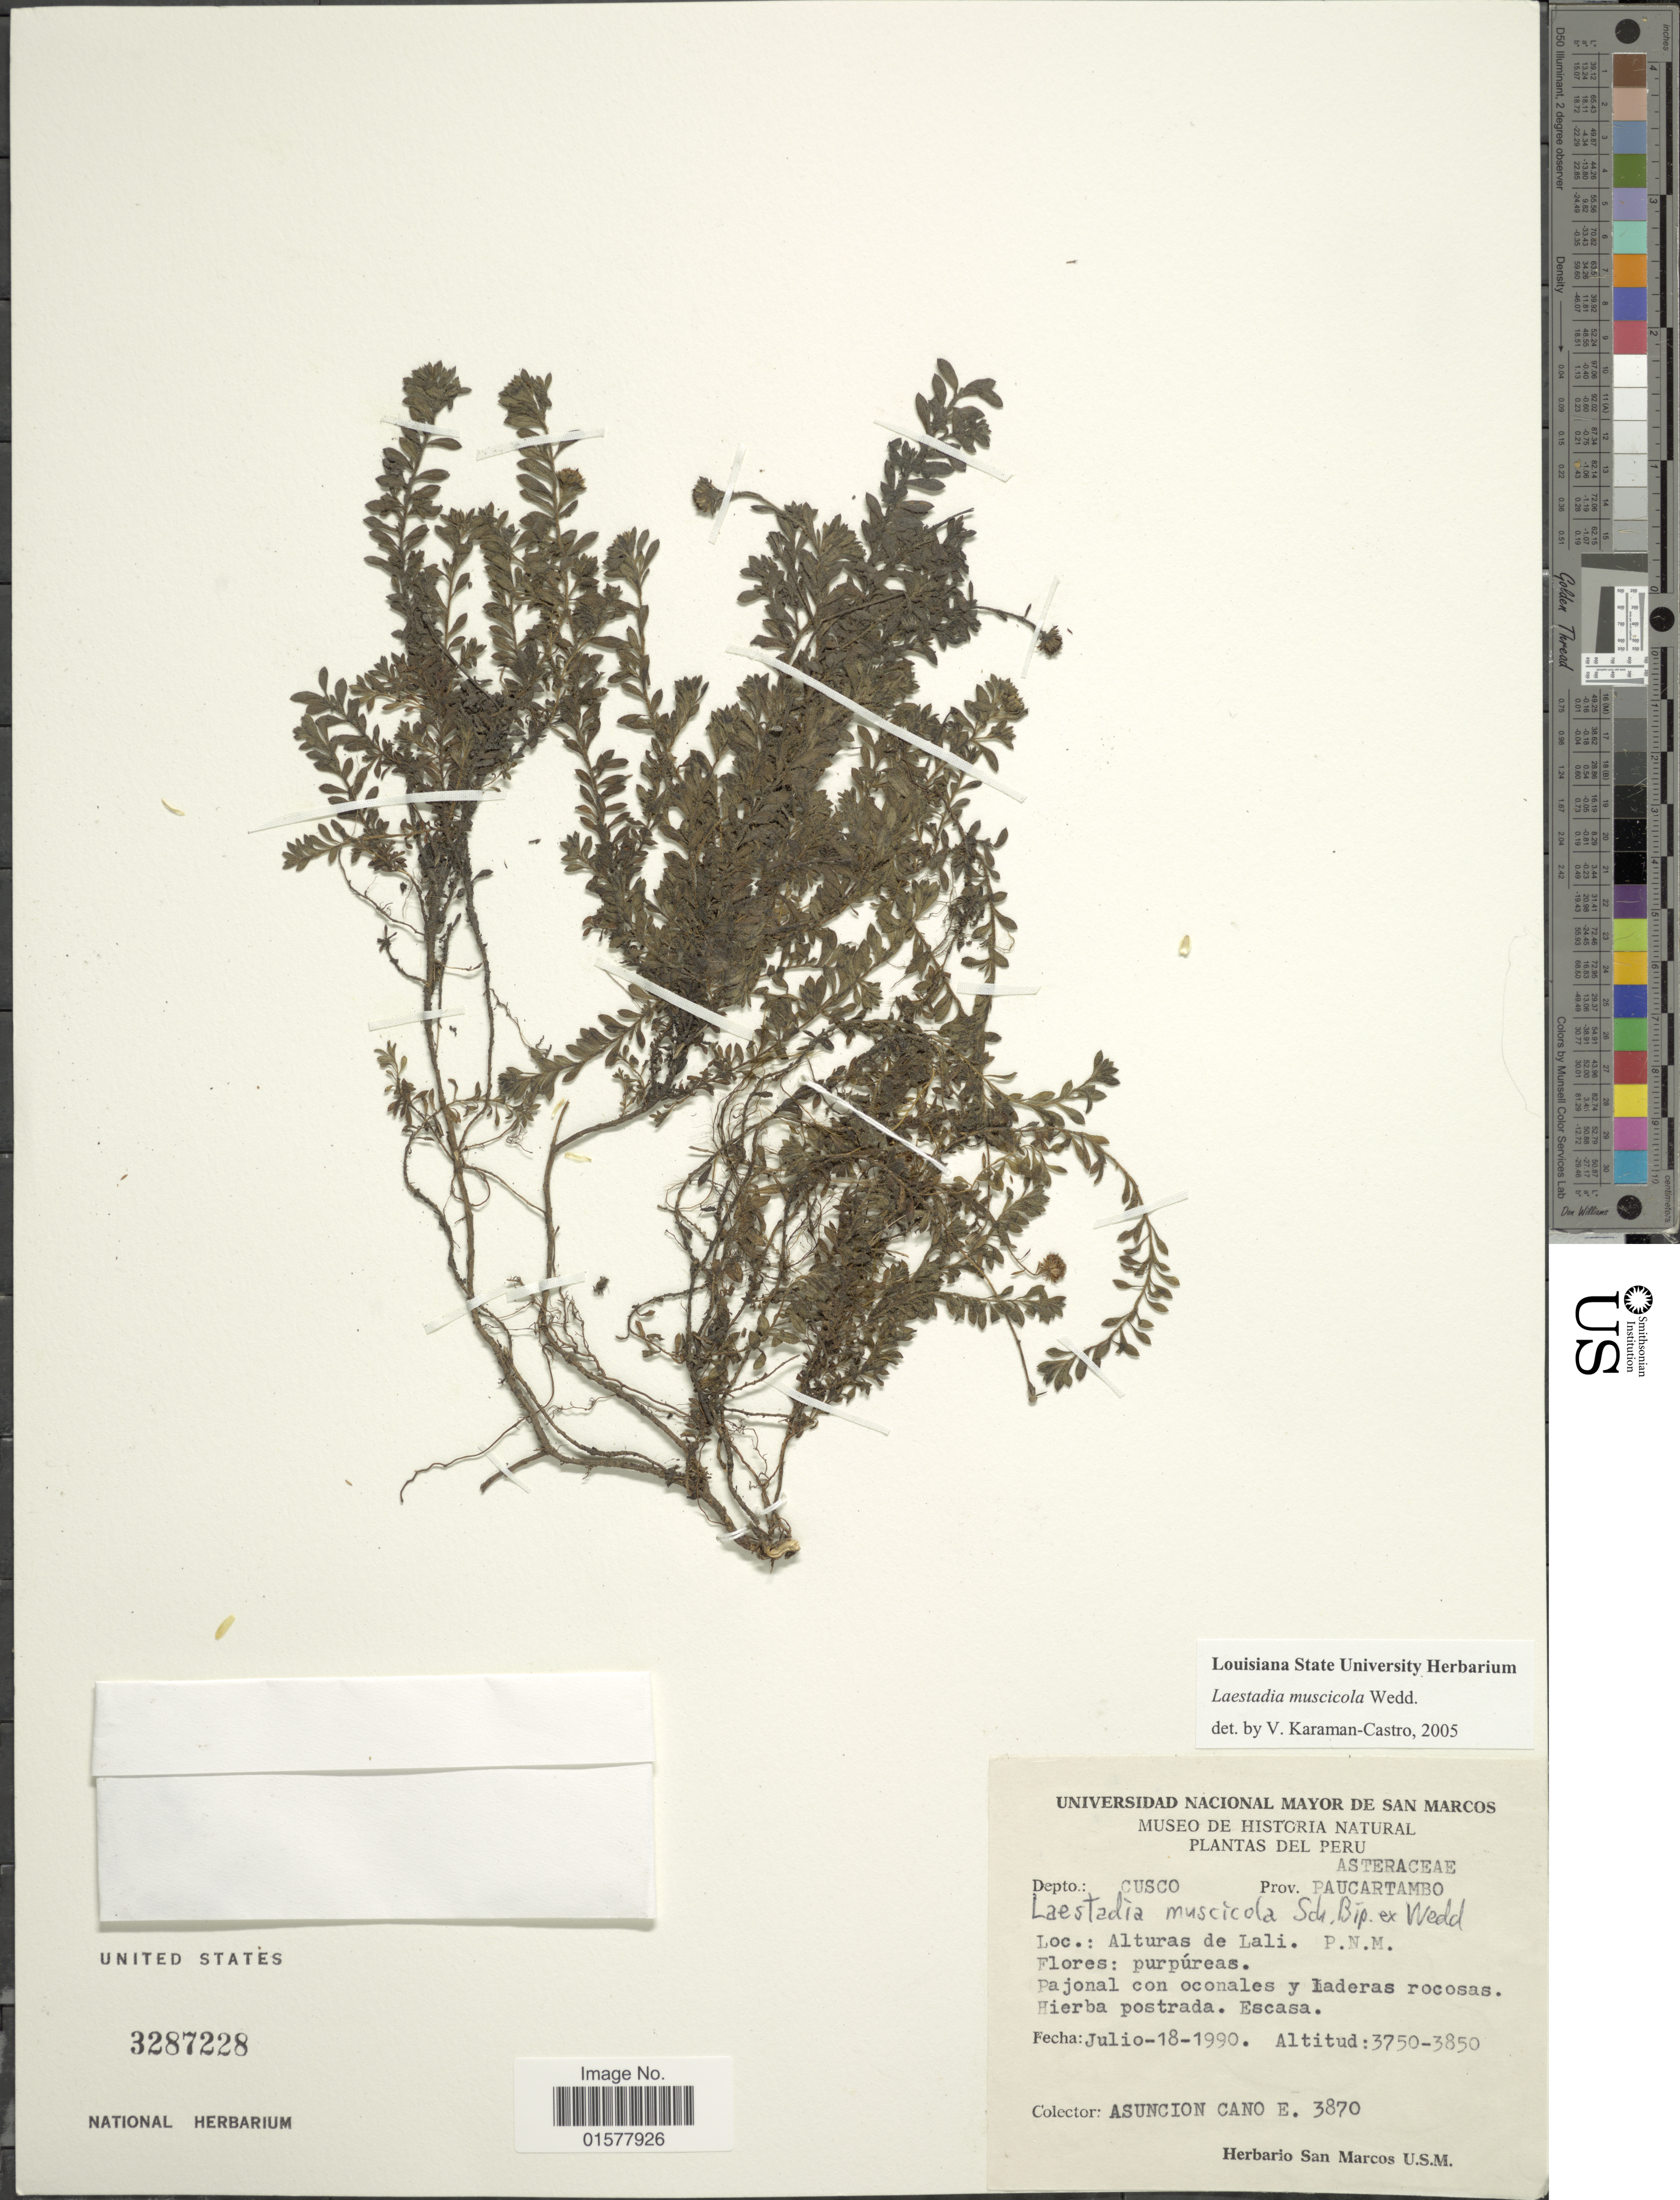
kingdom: Plantae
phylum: Tracheophyta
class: Magnoliopsida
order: Asterales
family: Asteraceae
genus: Laestadia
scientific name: Laestadia muscicola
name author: Wedd.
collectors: A. Cano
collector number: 3870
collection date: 1990-07-18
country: Peru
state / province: Cusco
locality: Depto.: Cusco, Prov. Paucartambo, Altures de Lali, P. N. M.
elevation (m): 3750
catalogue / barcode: US 3287228